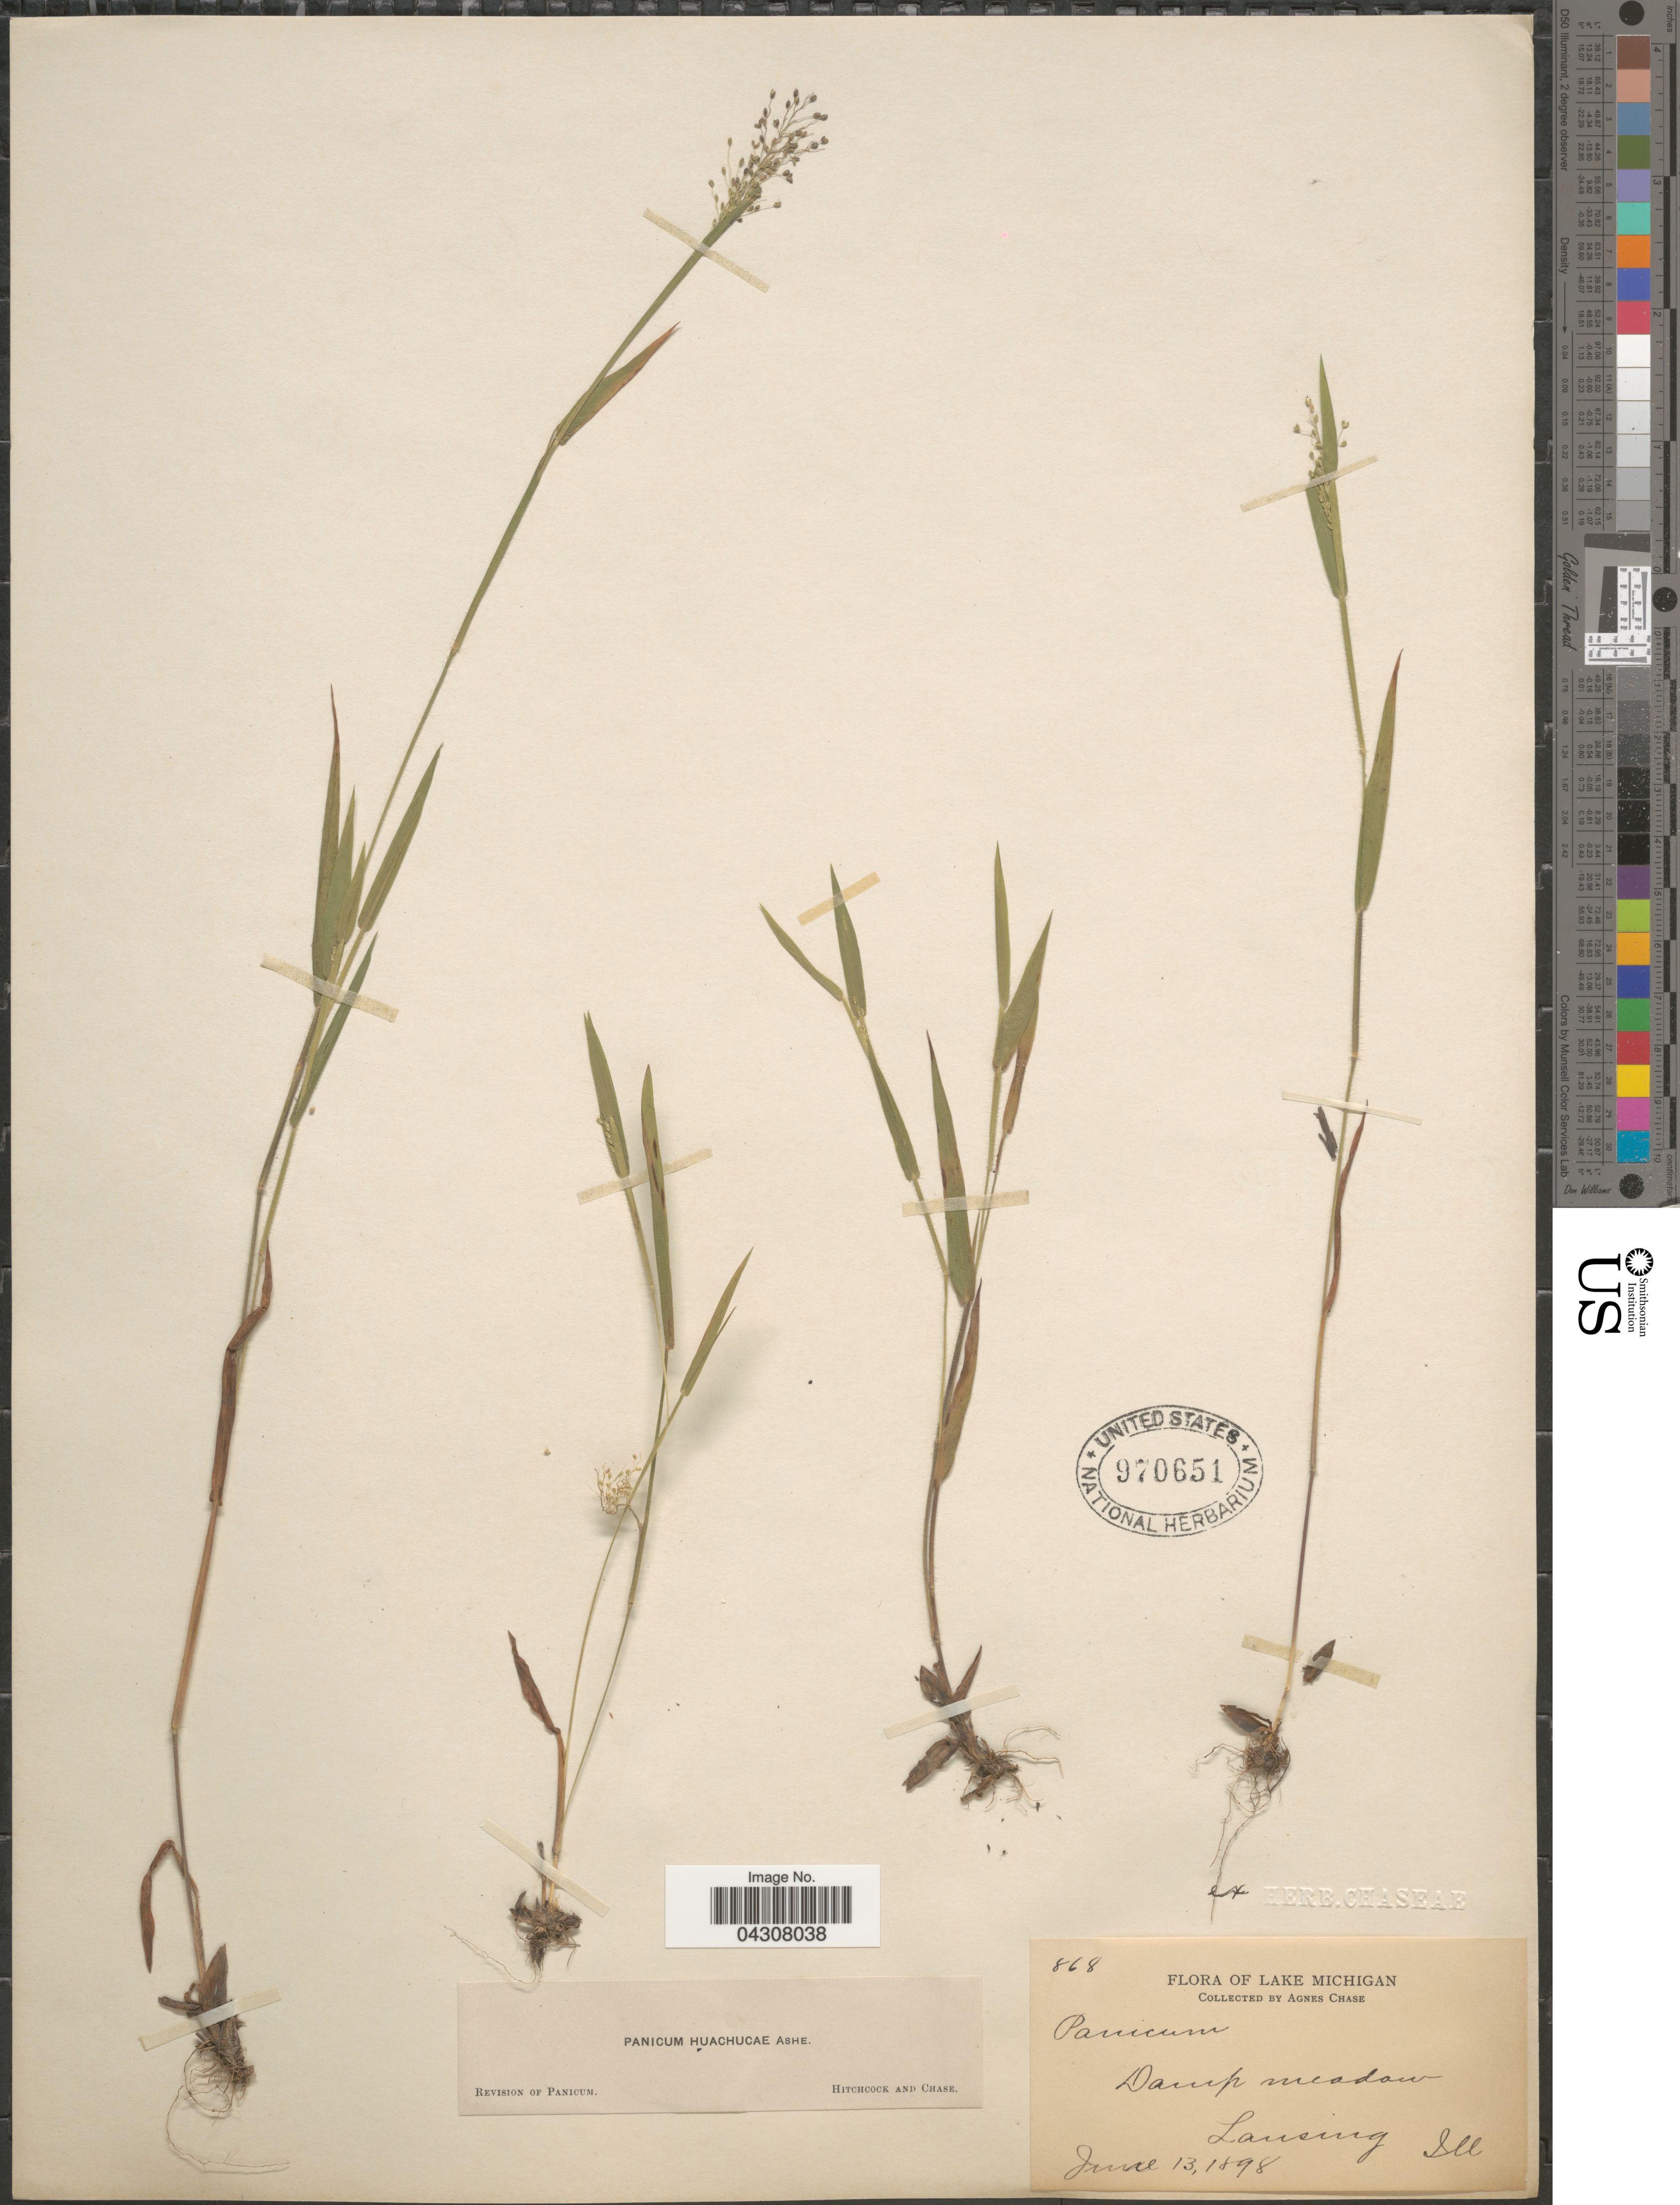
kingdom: Plantae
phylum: Tracheophyta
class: Liliopsida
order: Poales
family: Poaceae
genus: Dichanthelium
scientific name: Dichanthelium acuminatum var. acuminatum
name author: (Sw.) Gould & C.A. Clark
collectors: A. Chase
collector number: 868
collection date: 1898-06-13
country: United States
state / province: Illinois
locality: Lake Michigan. Damp meadow Lansing.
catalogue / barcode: US 970651